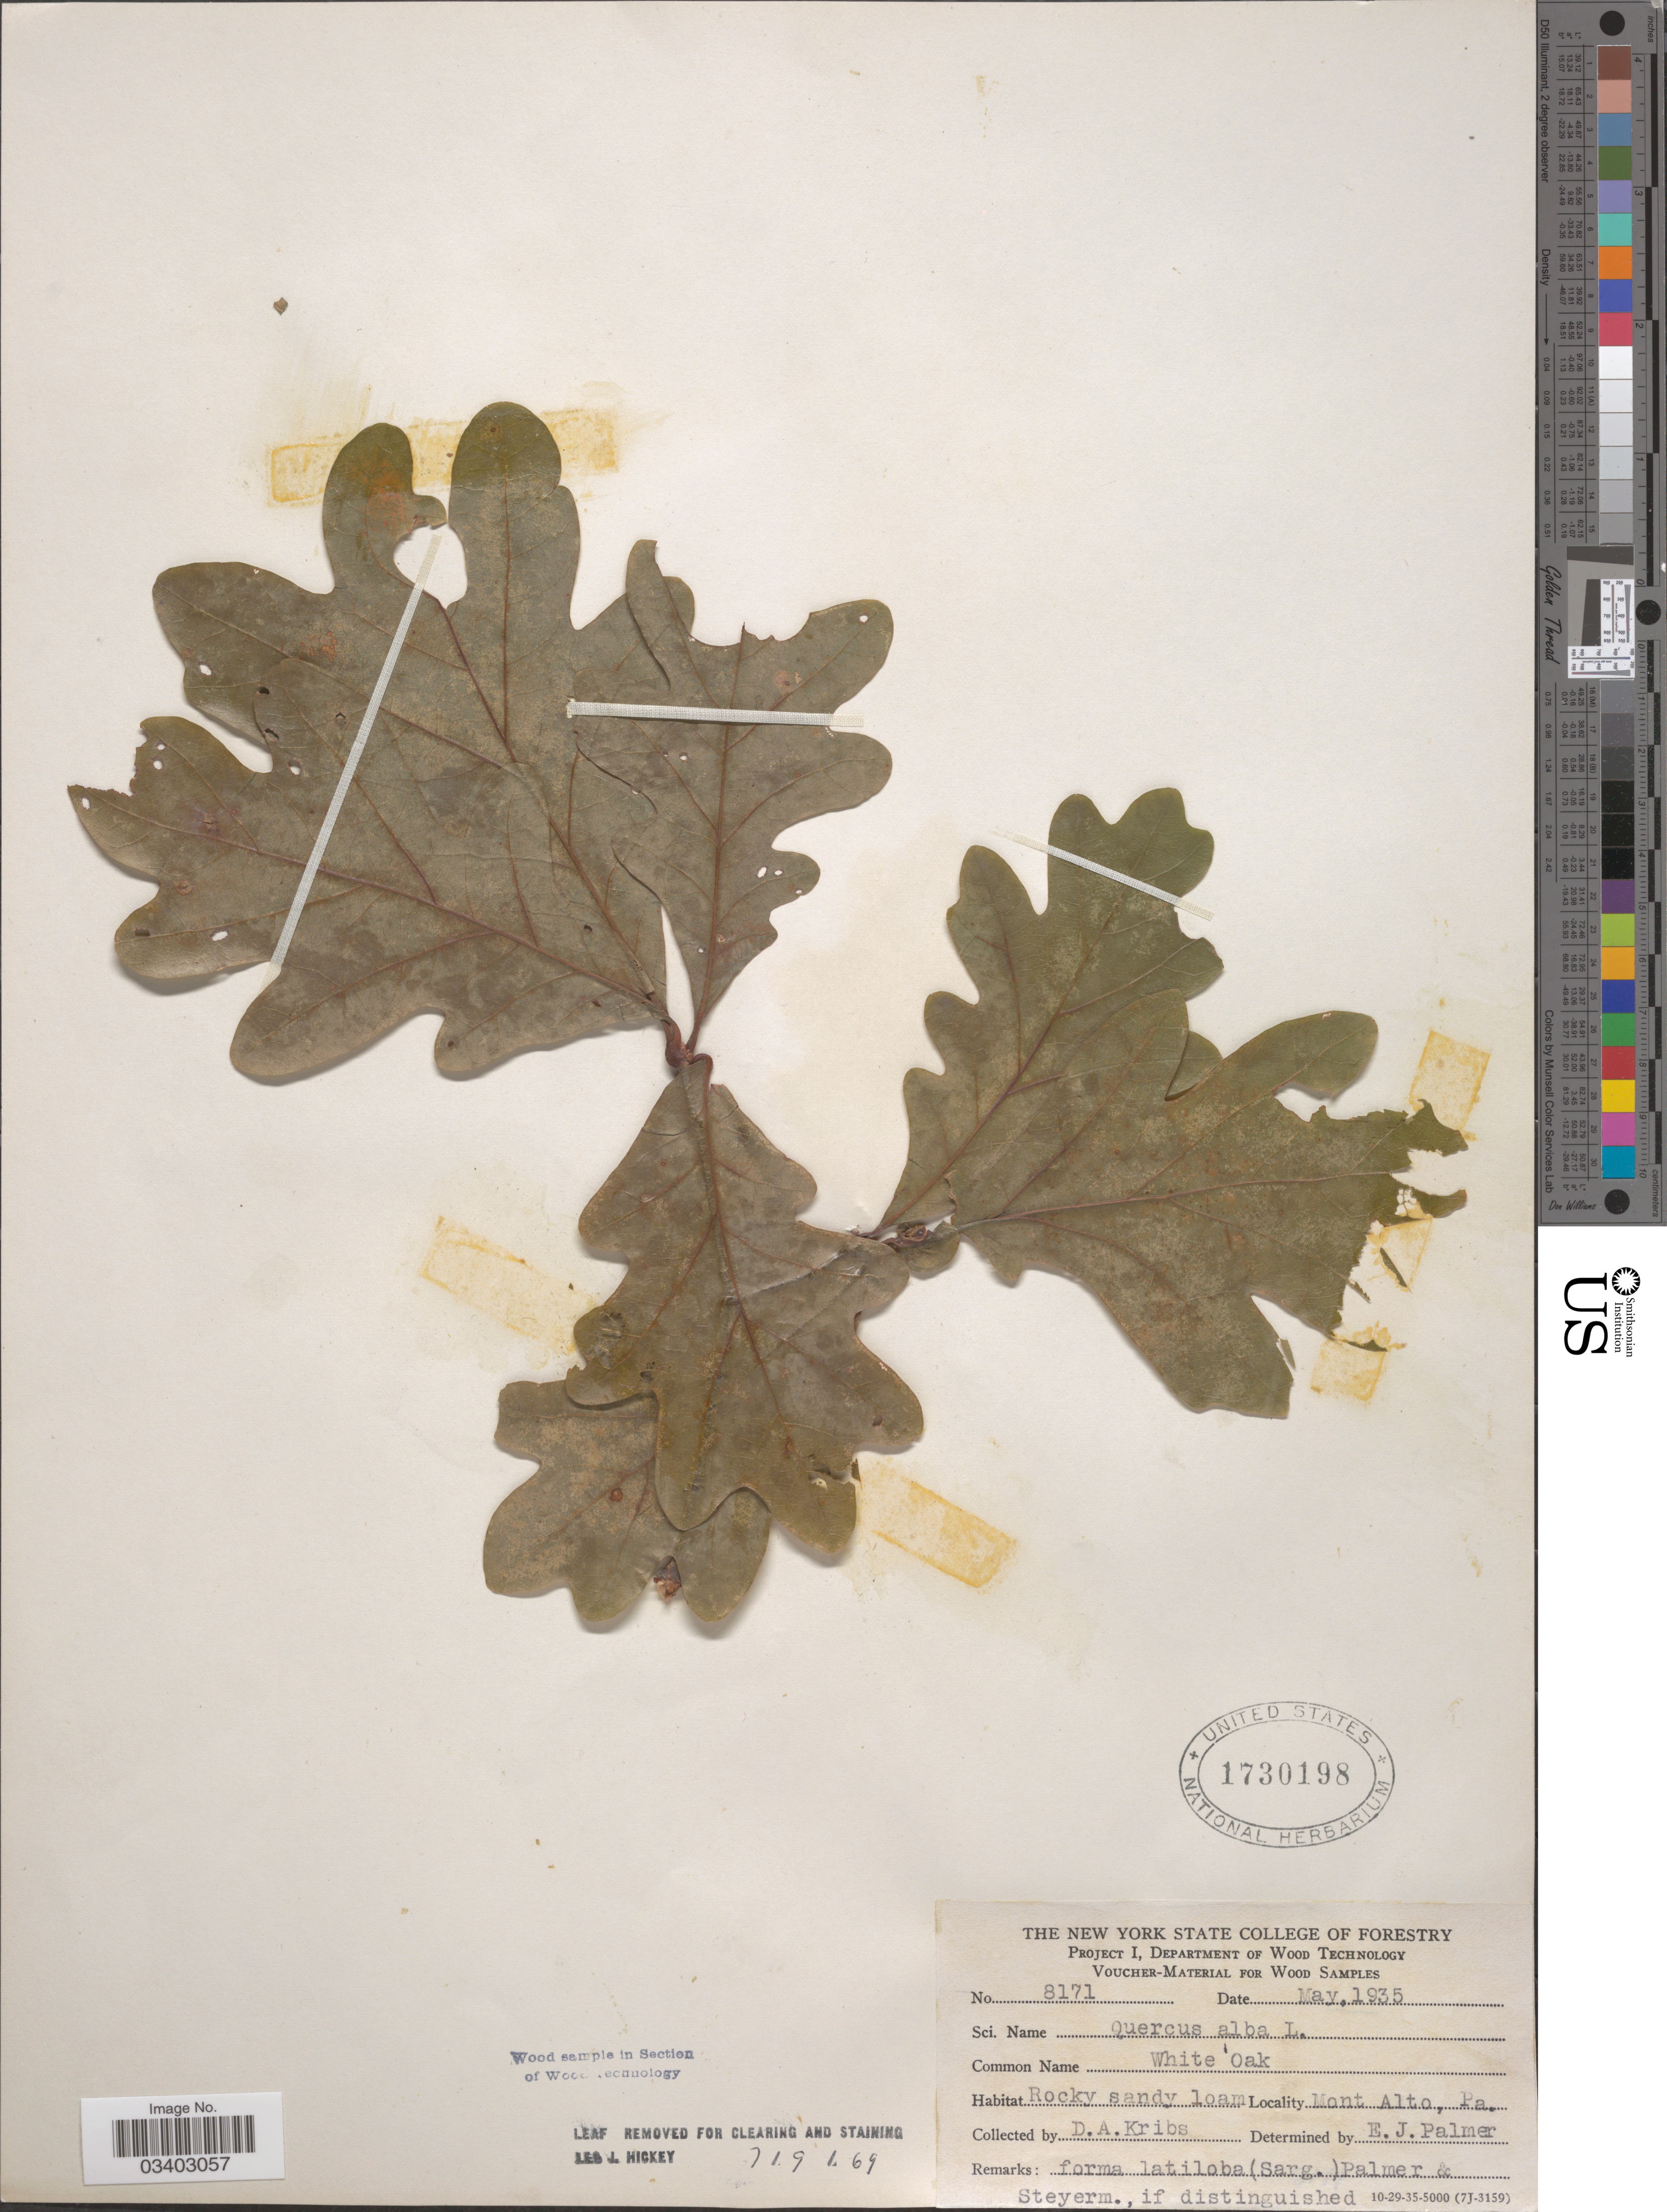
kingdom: Plantae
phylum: Tracheophyta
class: Magnoliopsida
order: Fagales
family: Fagaceae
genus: Quercus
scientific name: Quercus alba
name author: L.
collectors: D. Kribs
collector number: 8171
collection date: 1935-05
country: United States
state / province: Pennsylvania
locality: Mont Alto.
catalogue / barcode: US 1730198